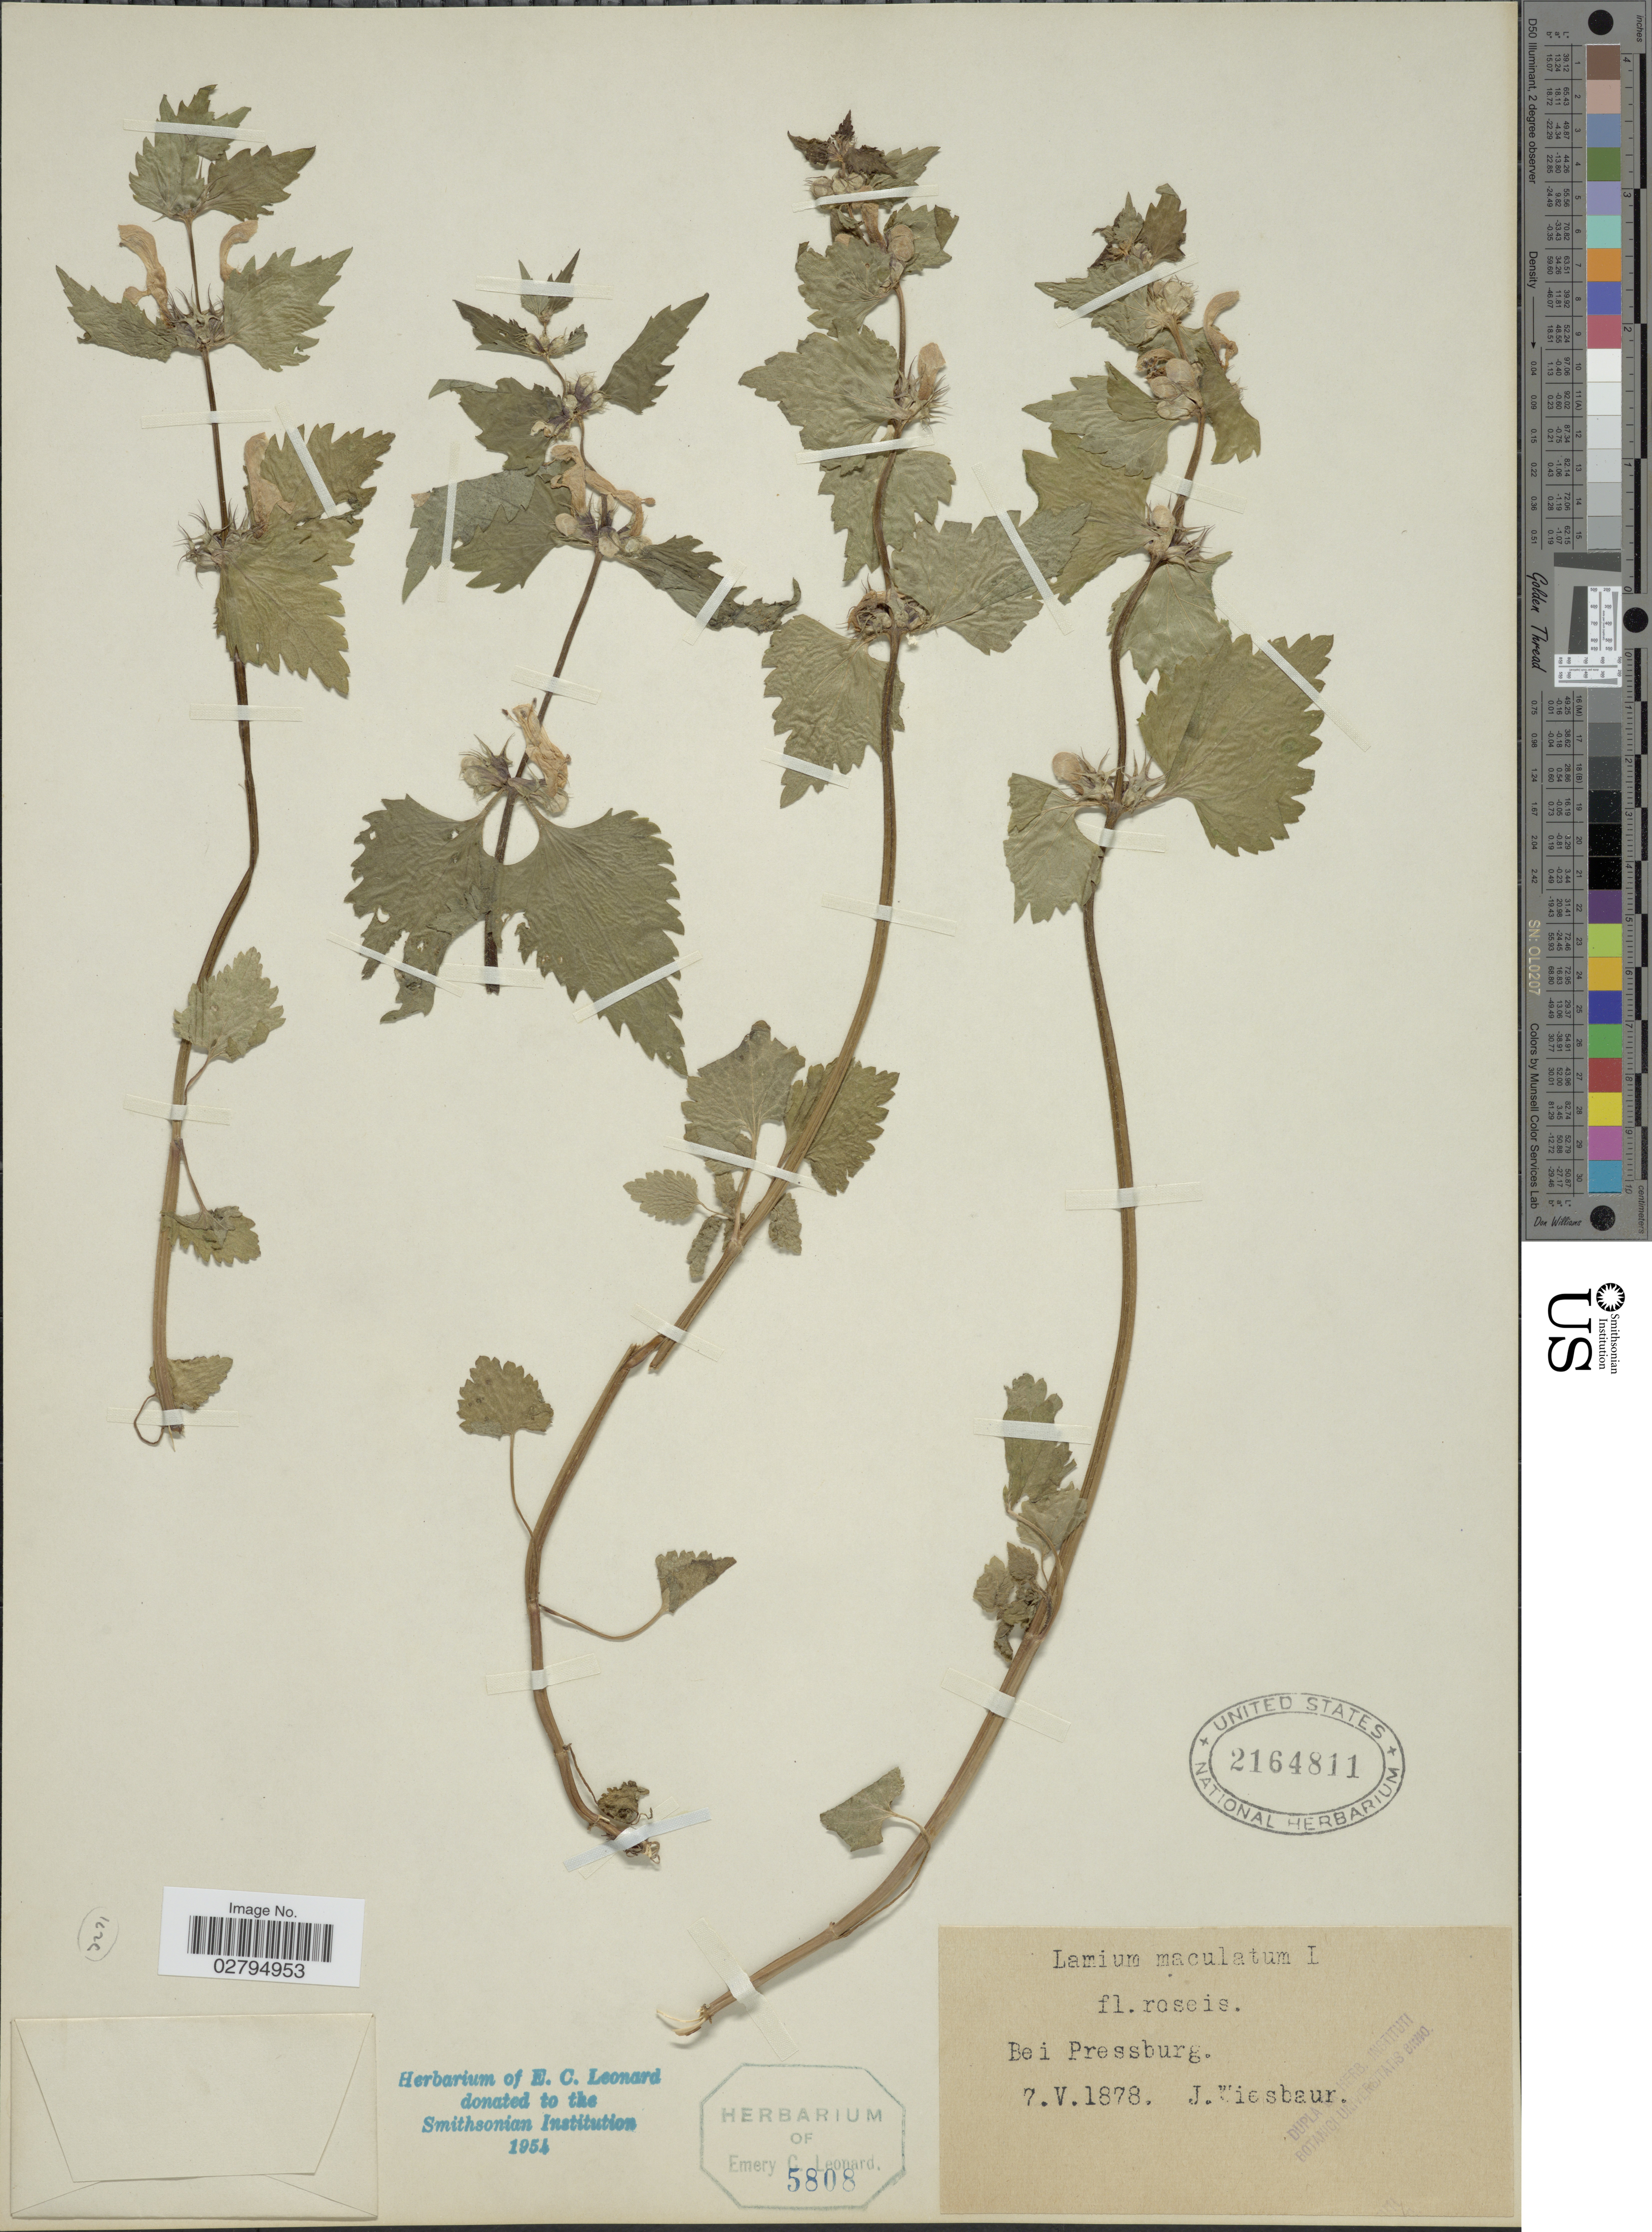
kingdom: Plantae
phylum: Tracheophyta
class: Magnoliopsida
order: Lamiales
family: Lamiaceae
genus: Lamium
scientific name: Lamium maculatum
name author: (L.) L.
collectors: J. Wiesbaur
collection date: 1878-05-07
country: Slovakia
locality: Bei Pressburg.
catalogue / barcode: US 2164811